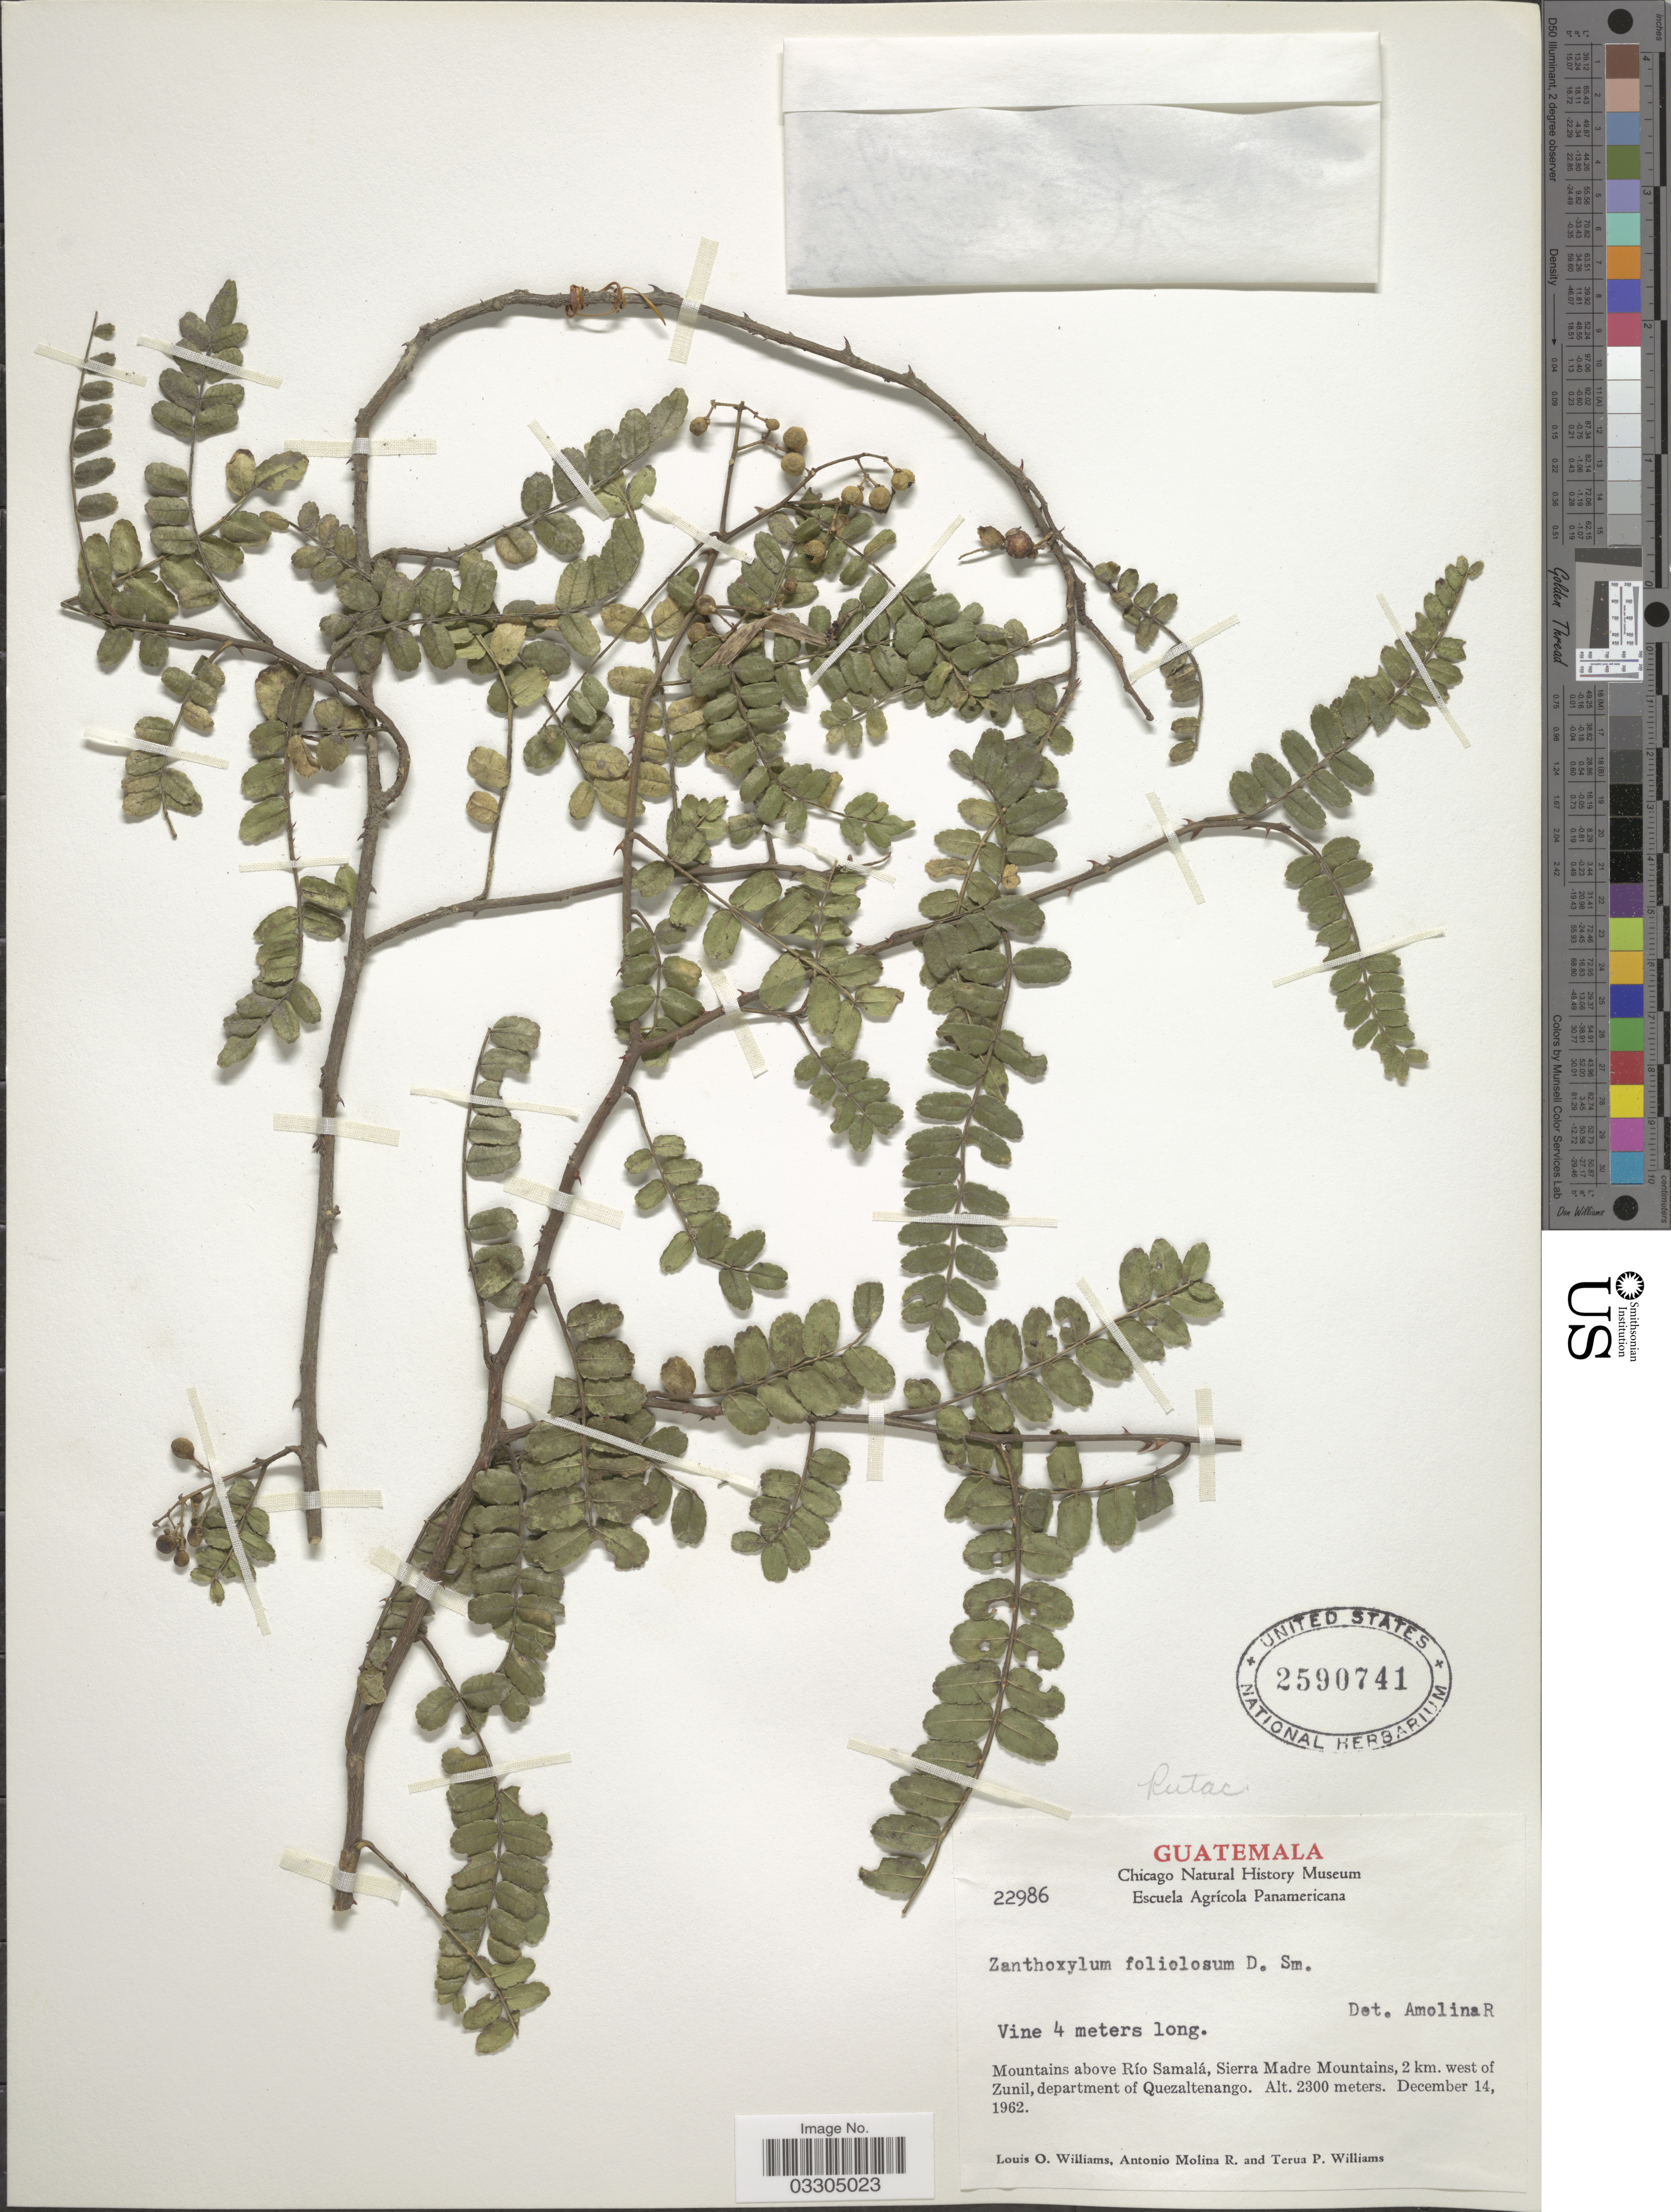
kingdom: Plantae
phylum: Tracheophyta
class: Magnoliopsida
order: Sapindales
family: Rutaceae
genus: Zanthoxylum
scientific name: Zanthoxylum foliolosum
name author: Donn. Sm.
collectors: L. O. Williams, A. Molina R. & T. Williams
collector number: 22986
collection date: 1962-12-14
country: Guatemala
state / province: Quetzaltenango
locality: Mountains above Río Samalá, Sierra Madre Mountains, 2 km. west of Zunil, department of Quezaltenango.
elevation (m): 2300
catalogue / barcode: US 2590741